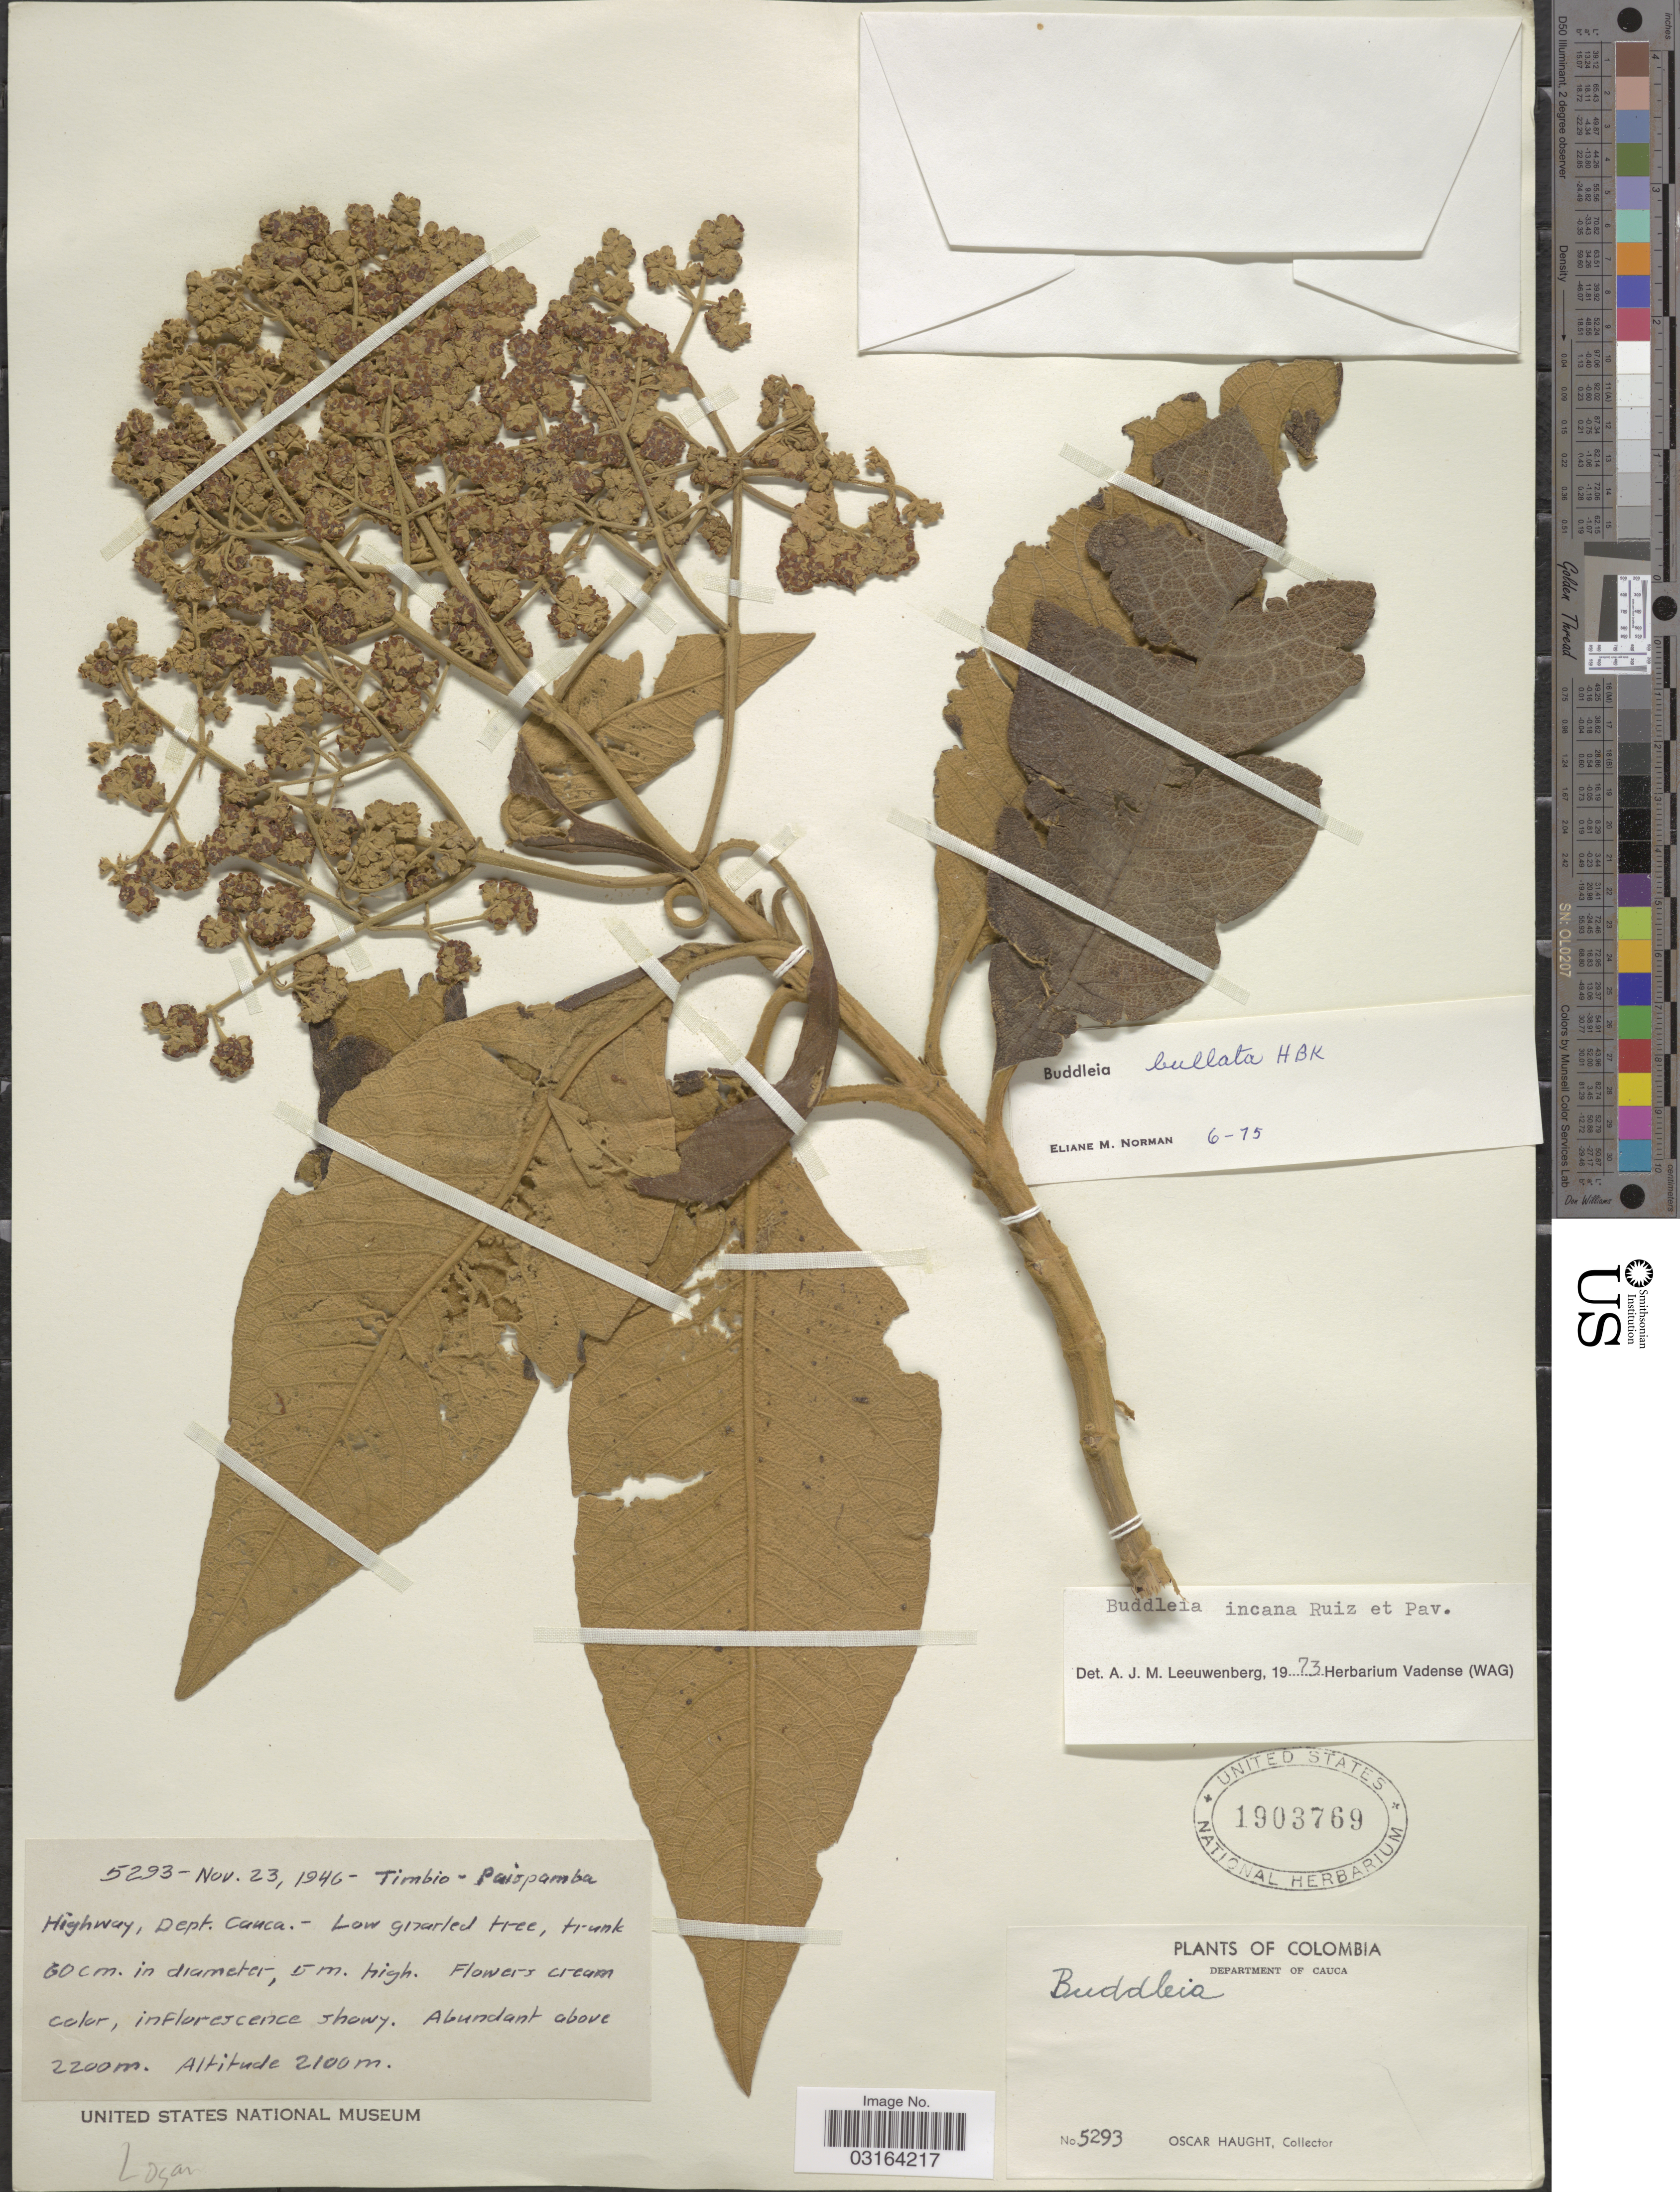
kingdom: Plantae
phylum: Tracheophyta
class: Magnoliopsida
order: Lamiales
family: Scrophulariaceae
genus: Buddleja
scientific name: Buddleja bullata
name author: Kunth in Humb. & et al.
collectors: O. L. Haught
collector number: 5293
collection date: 1946-11-23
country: Colombia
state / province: Cauca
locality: Timbio - Paispamba Highway, Department of Cauca.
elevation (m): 2100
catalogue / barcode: US 1903769